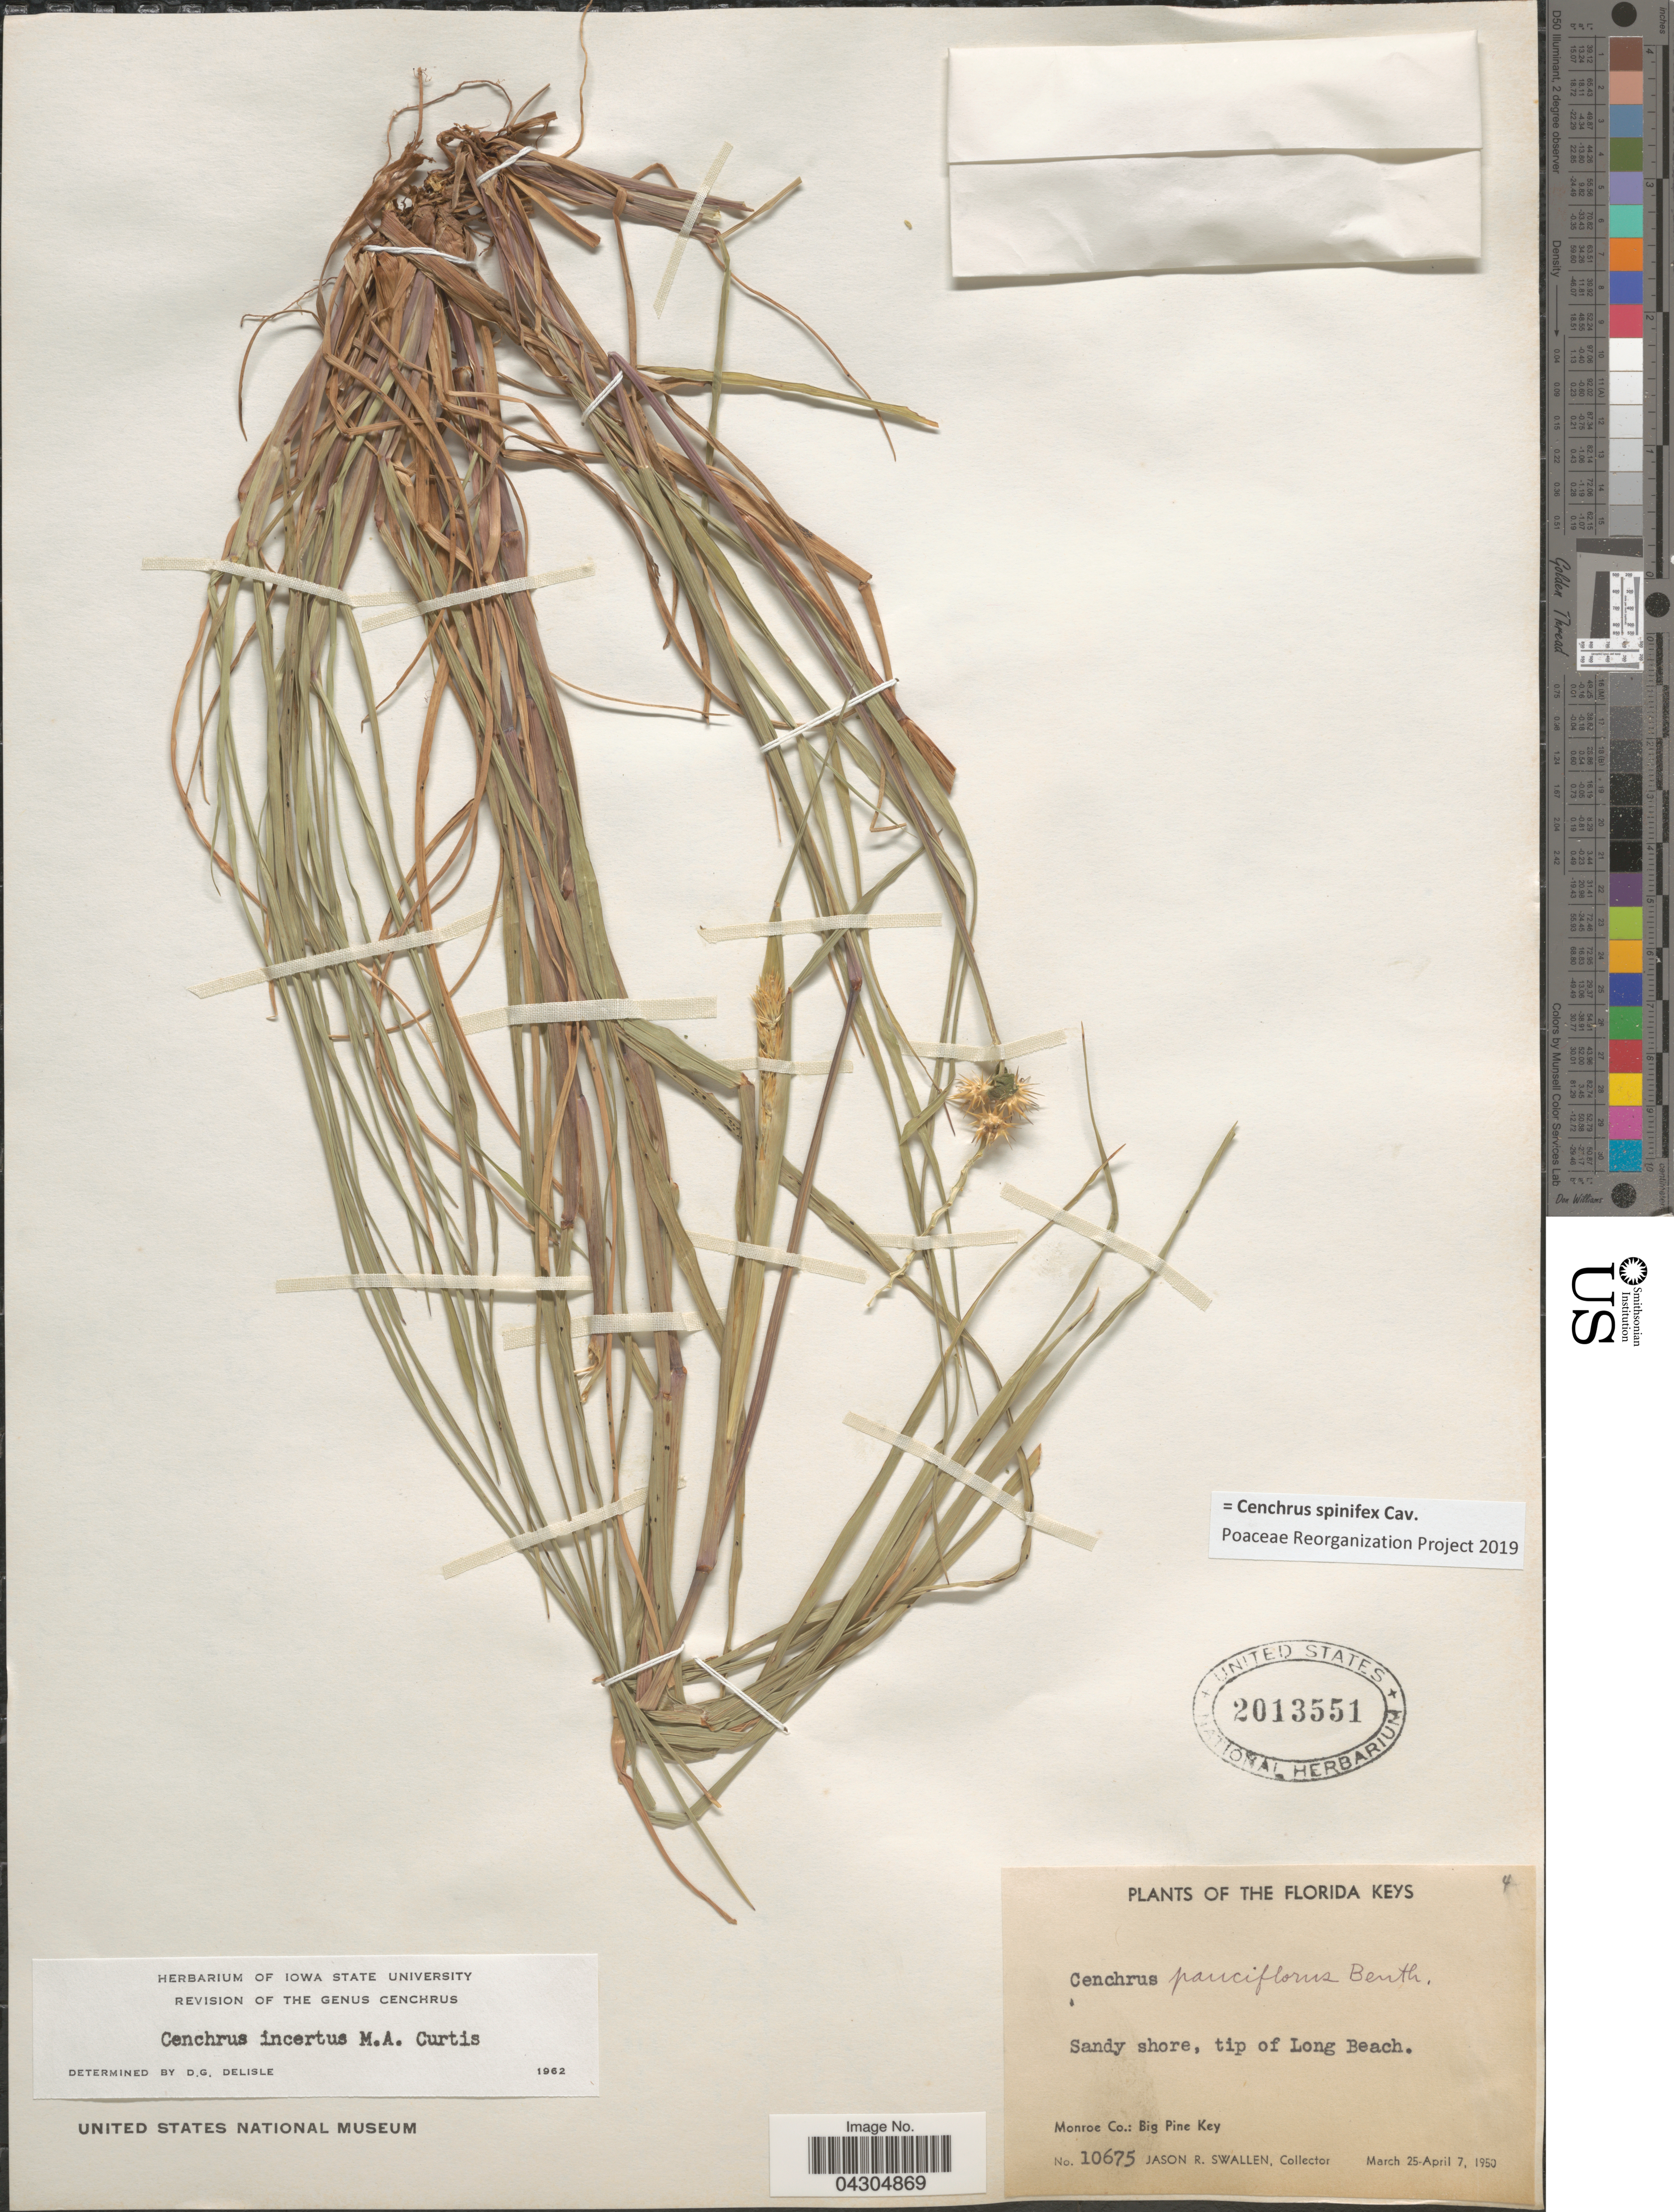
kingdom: Plantae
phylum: Tracheophyta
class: Liliopsida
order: Poales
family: Poaceae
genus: Cenchrus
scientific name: Cenchrus spinifex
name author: Cav.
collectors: J. R. Swallen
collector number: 10675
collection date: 1950-03-25/1950-04-07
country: United States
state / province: Florida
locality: The Florida Keys. Sandy shore, tip of Long Beach. Monroe Co.: Big Pine Key.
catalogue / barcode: US 2013551